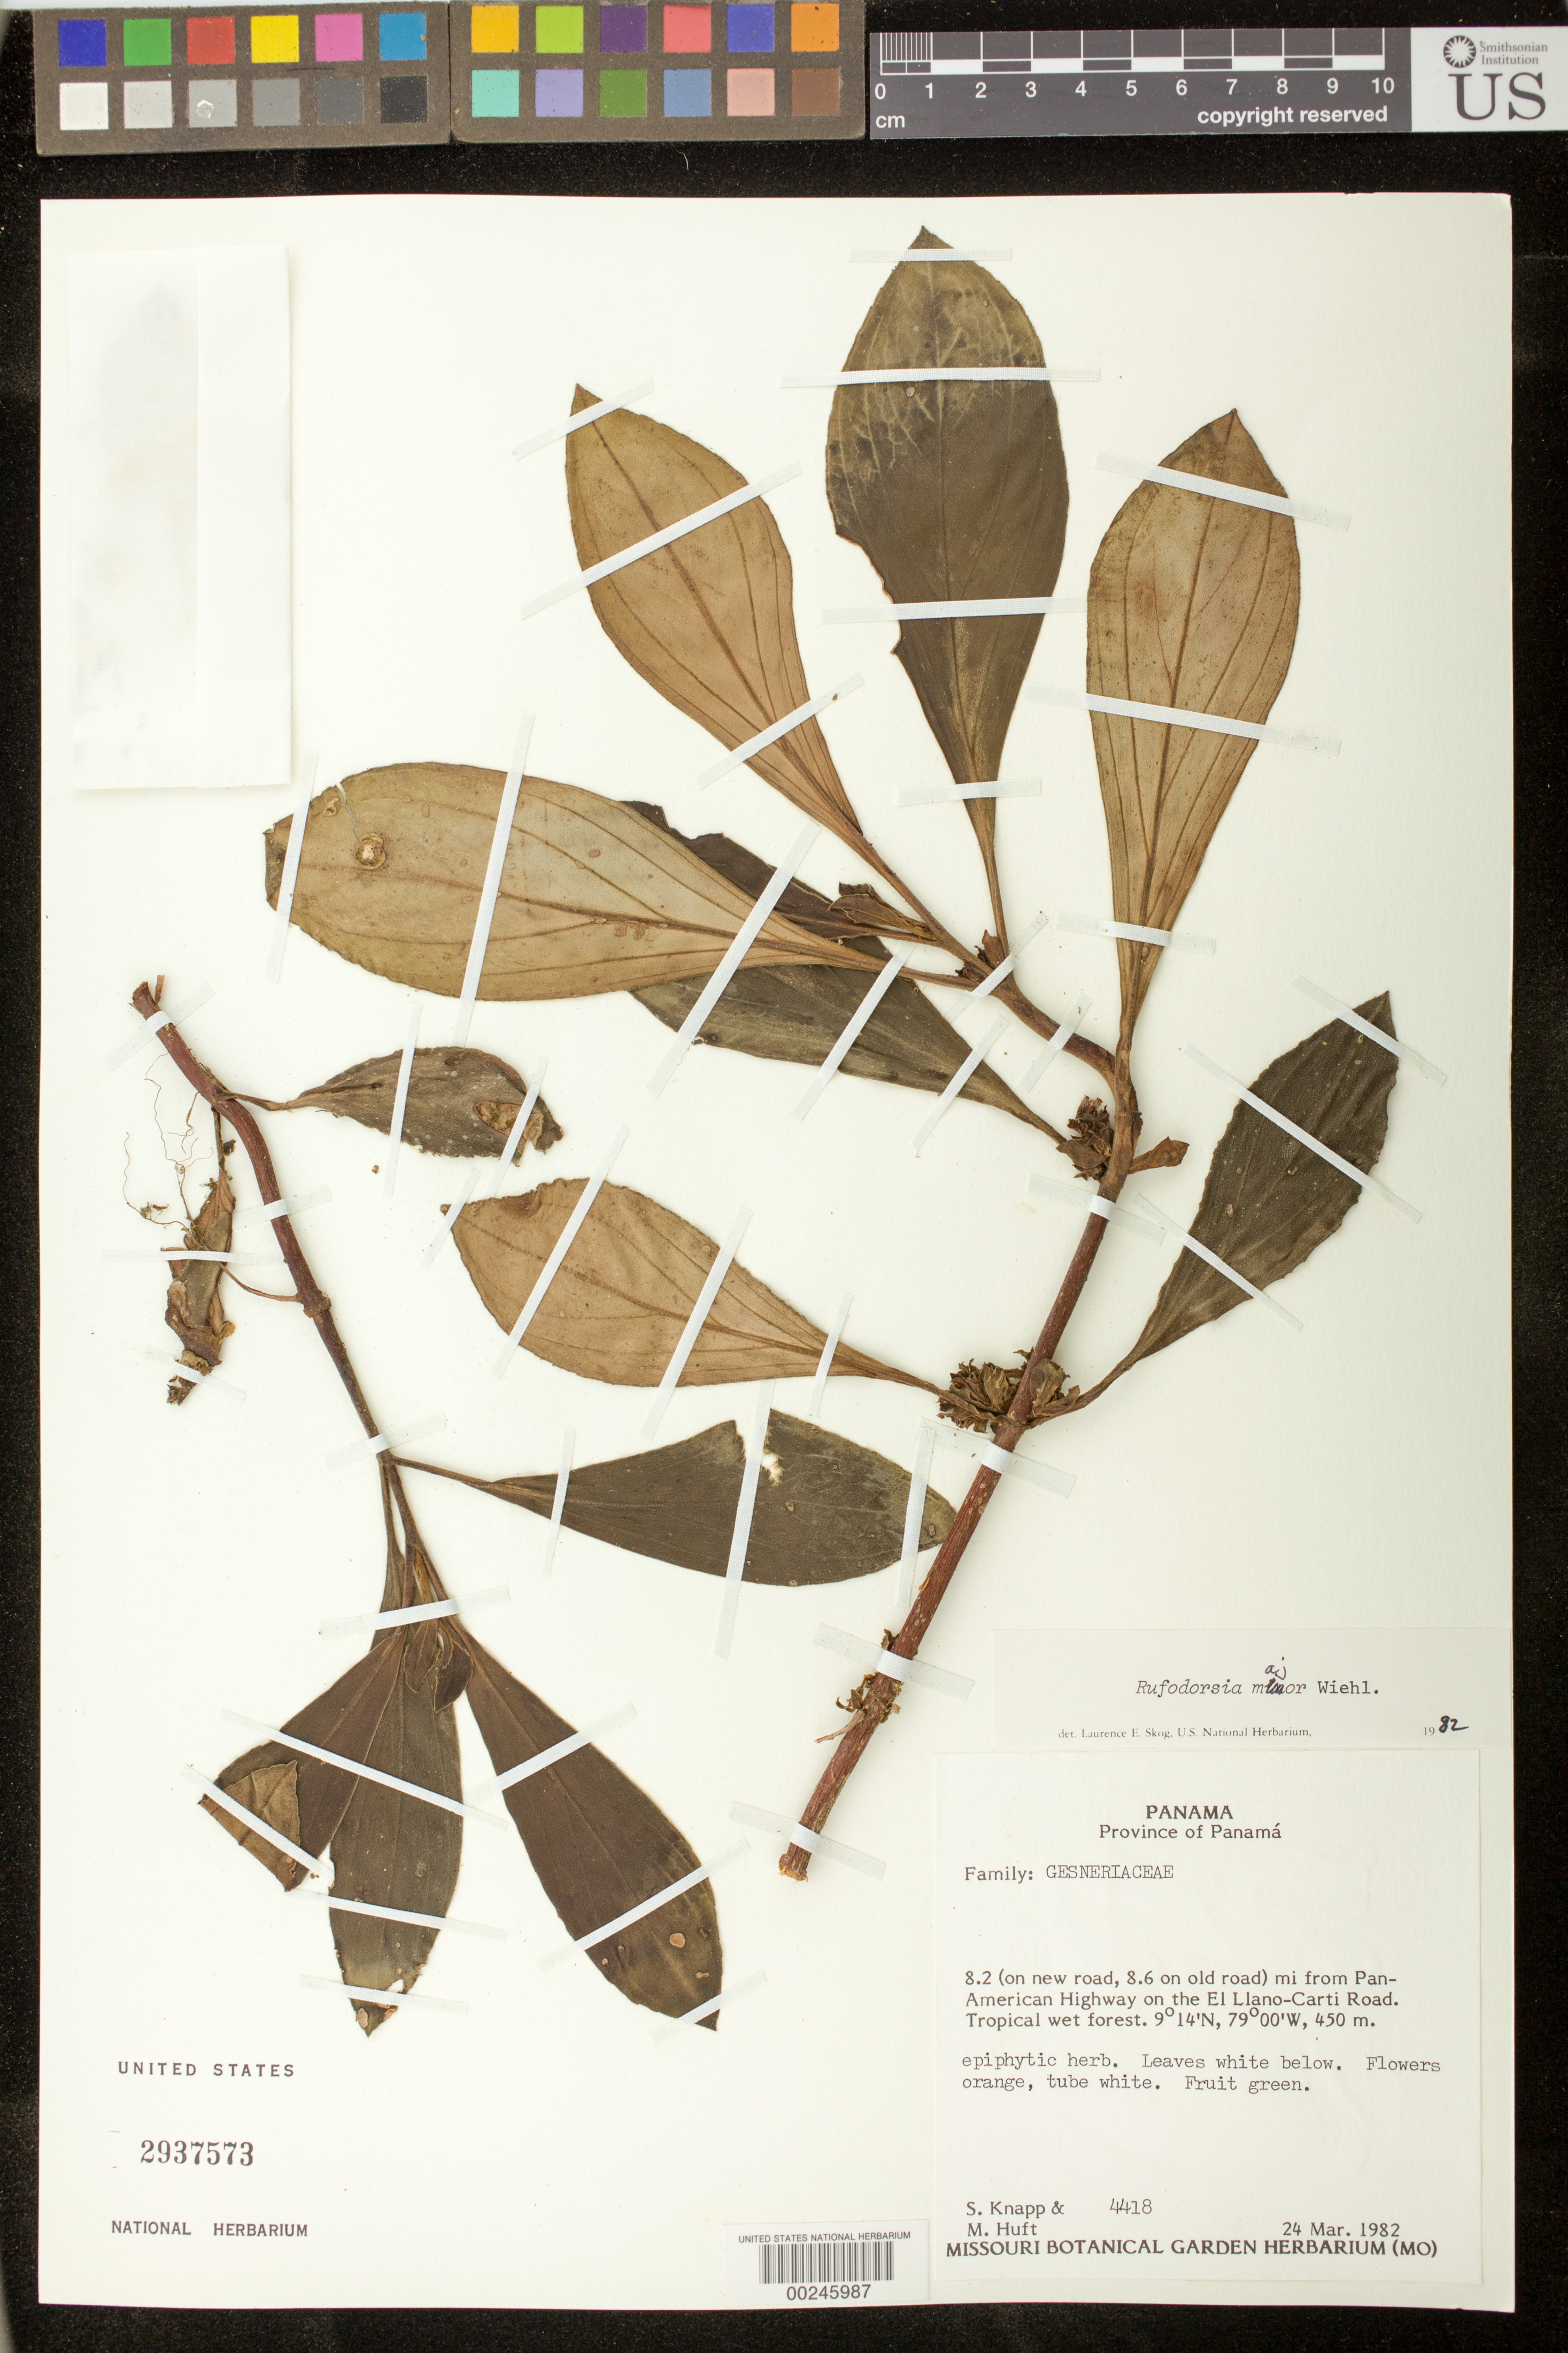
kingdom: Plantae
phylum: Tracheophyta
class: Magnoliopsida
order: Lamiales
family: Gesneriaceae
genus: Rufodorsia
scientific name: Rufodorsia major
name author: Wiehler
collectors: S. Knapp & M. J. Huft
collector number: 4418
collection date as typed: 24 Mar 1982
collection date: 1982-03-24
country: Panama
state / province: Panamá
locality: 8.2 (on new road, 8.6 on old road) mi from Panamerican highway on the El Llano-Carti road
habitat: Tropical wet forest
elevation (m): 450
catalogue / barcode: US 2937573